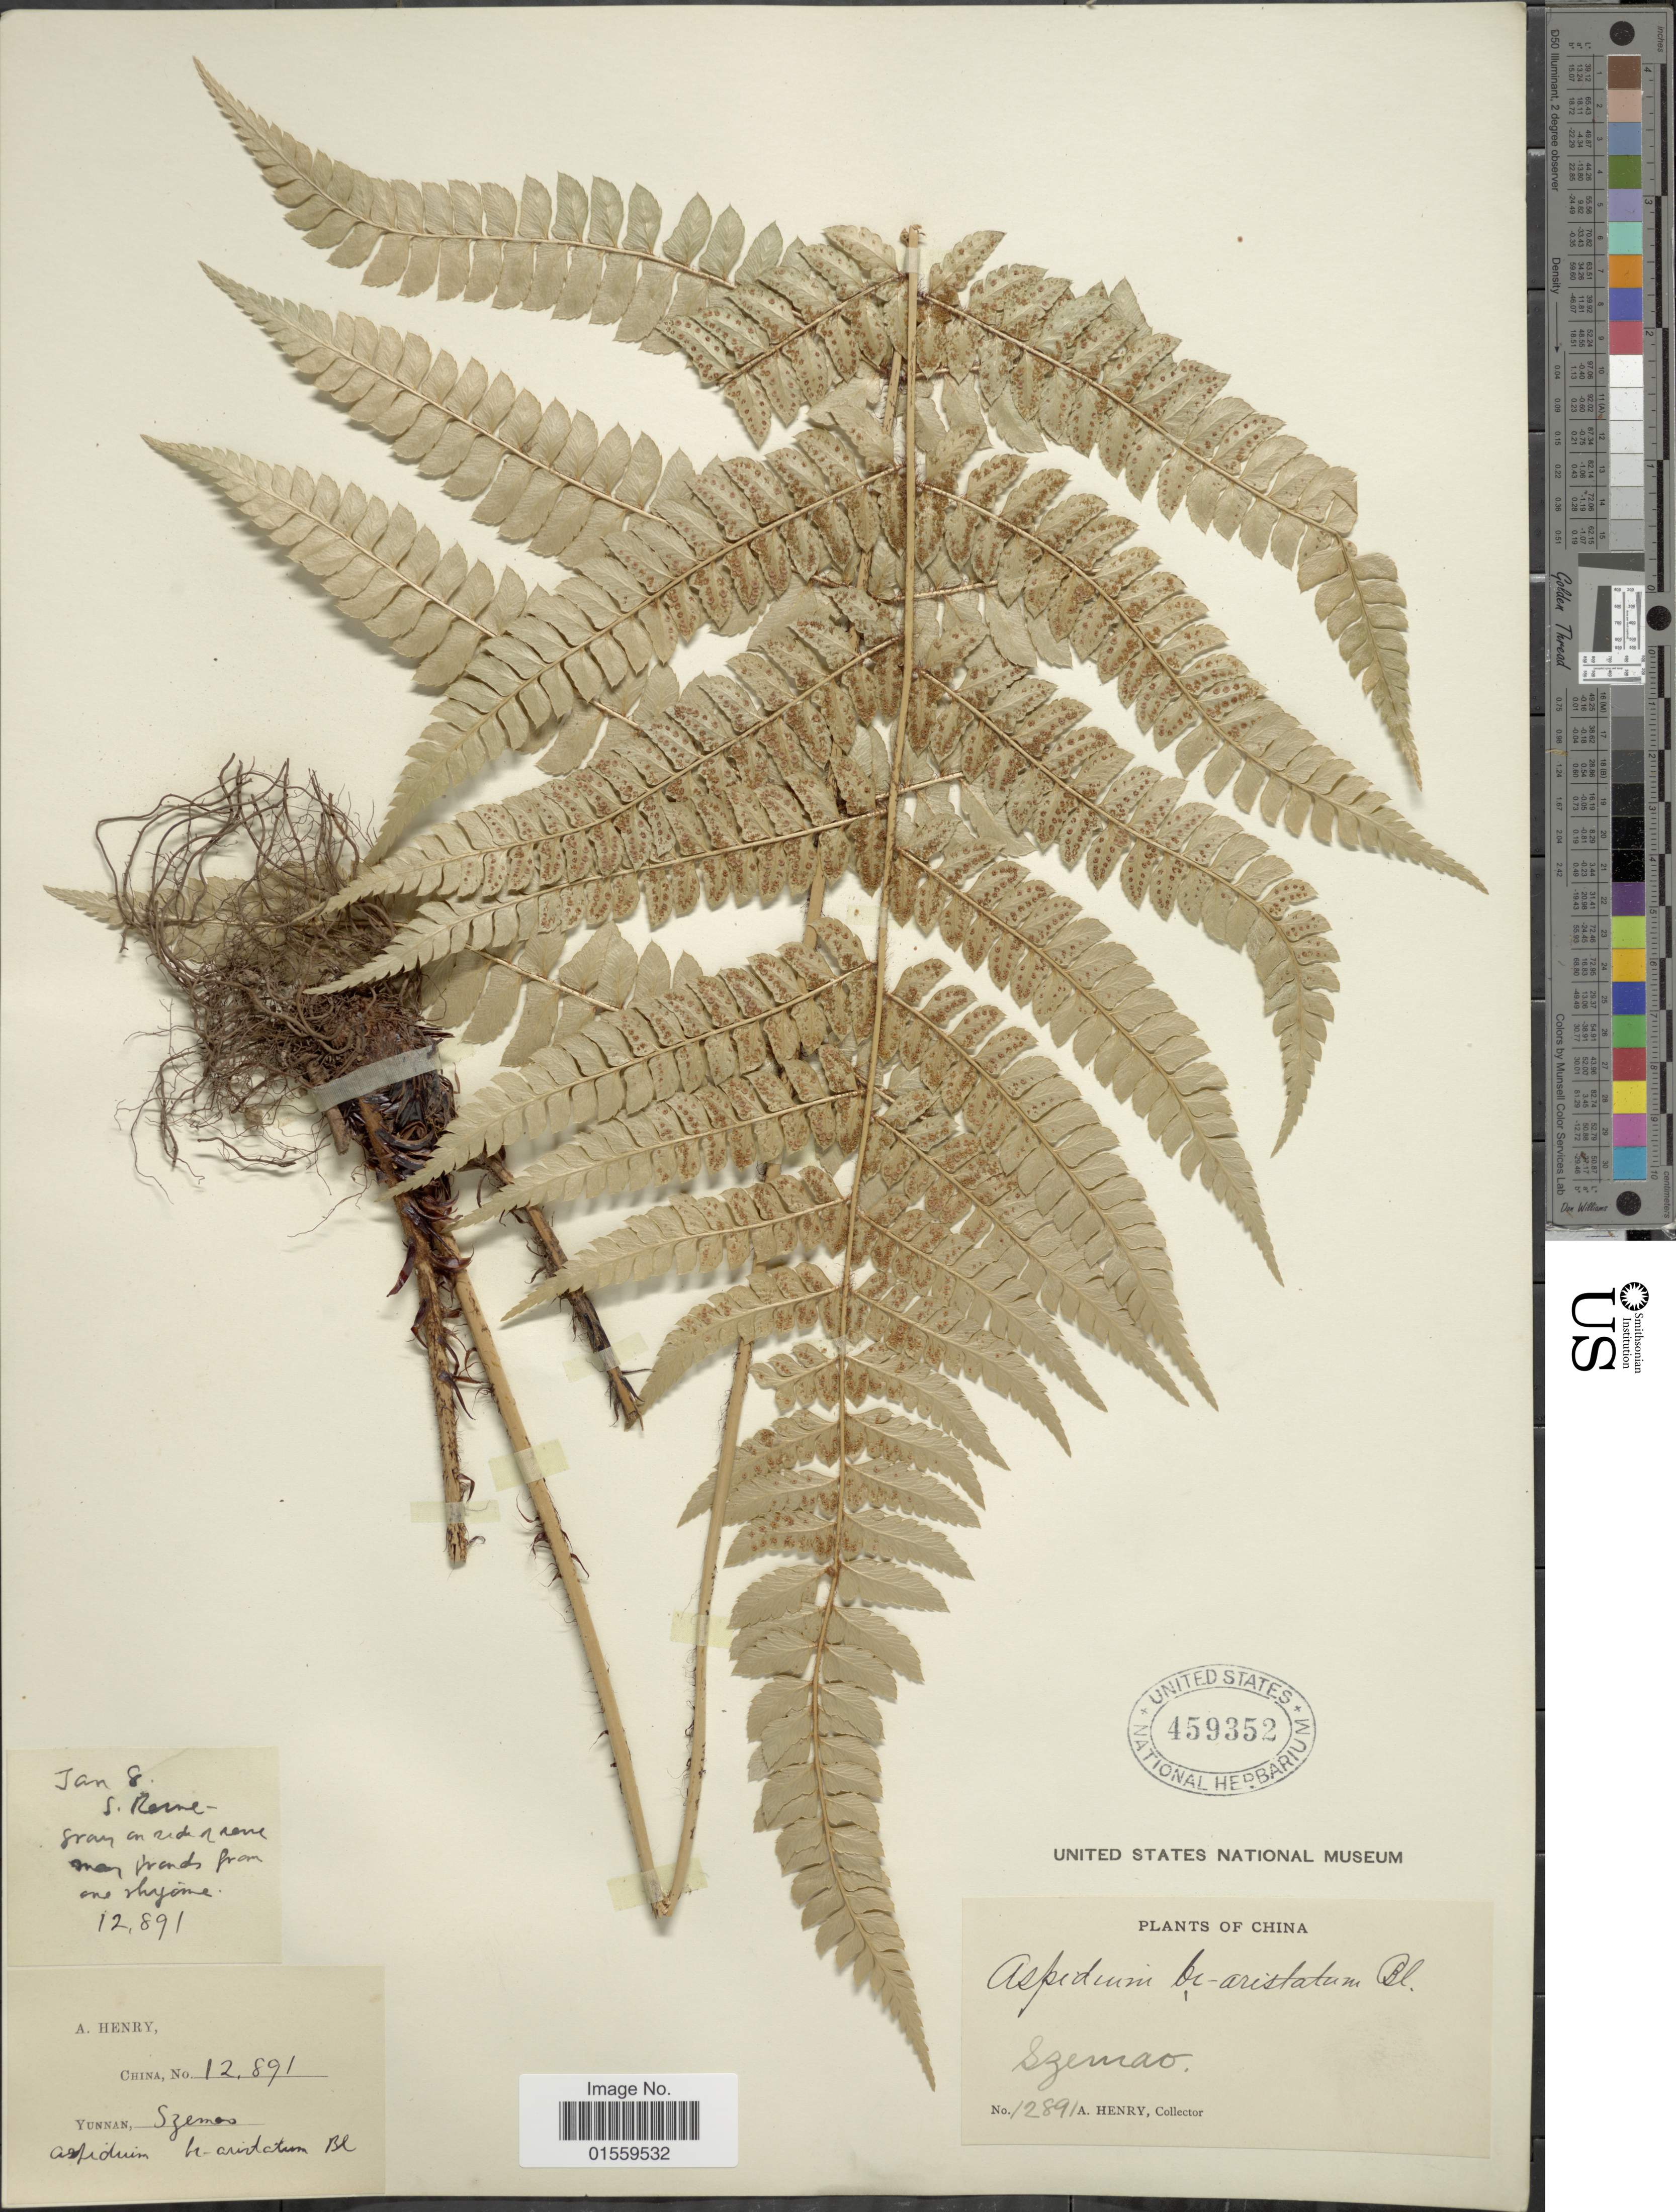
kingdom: Plantae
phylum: Tracheophyta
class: Polypodiopsida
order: Polypodiales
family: Dryopteridaceae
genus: Polystichum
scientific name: Polystichum setiferum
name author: (Forssk.) Moore ex Woynar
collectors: A. Henry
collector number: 12891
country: China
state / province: Yunnan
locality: Szemao, S. Nerme- gran a rede [illegible text]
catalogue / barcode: US 459352